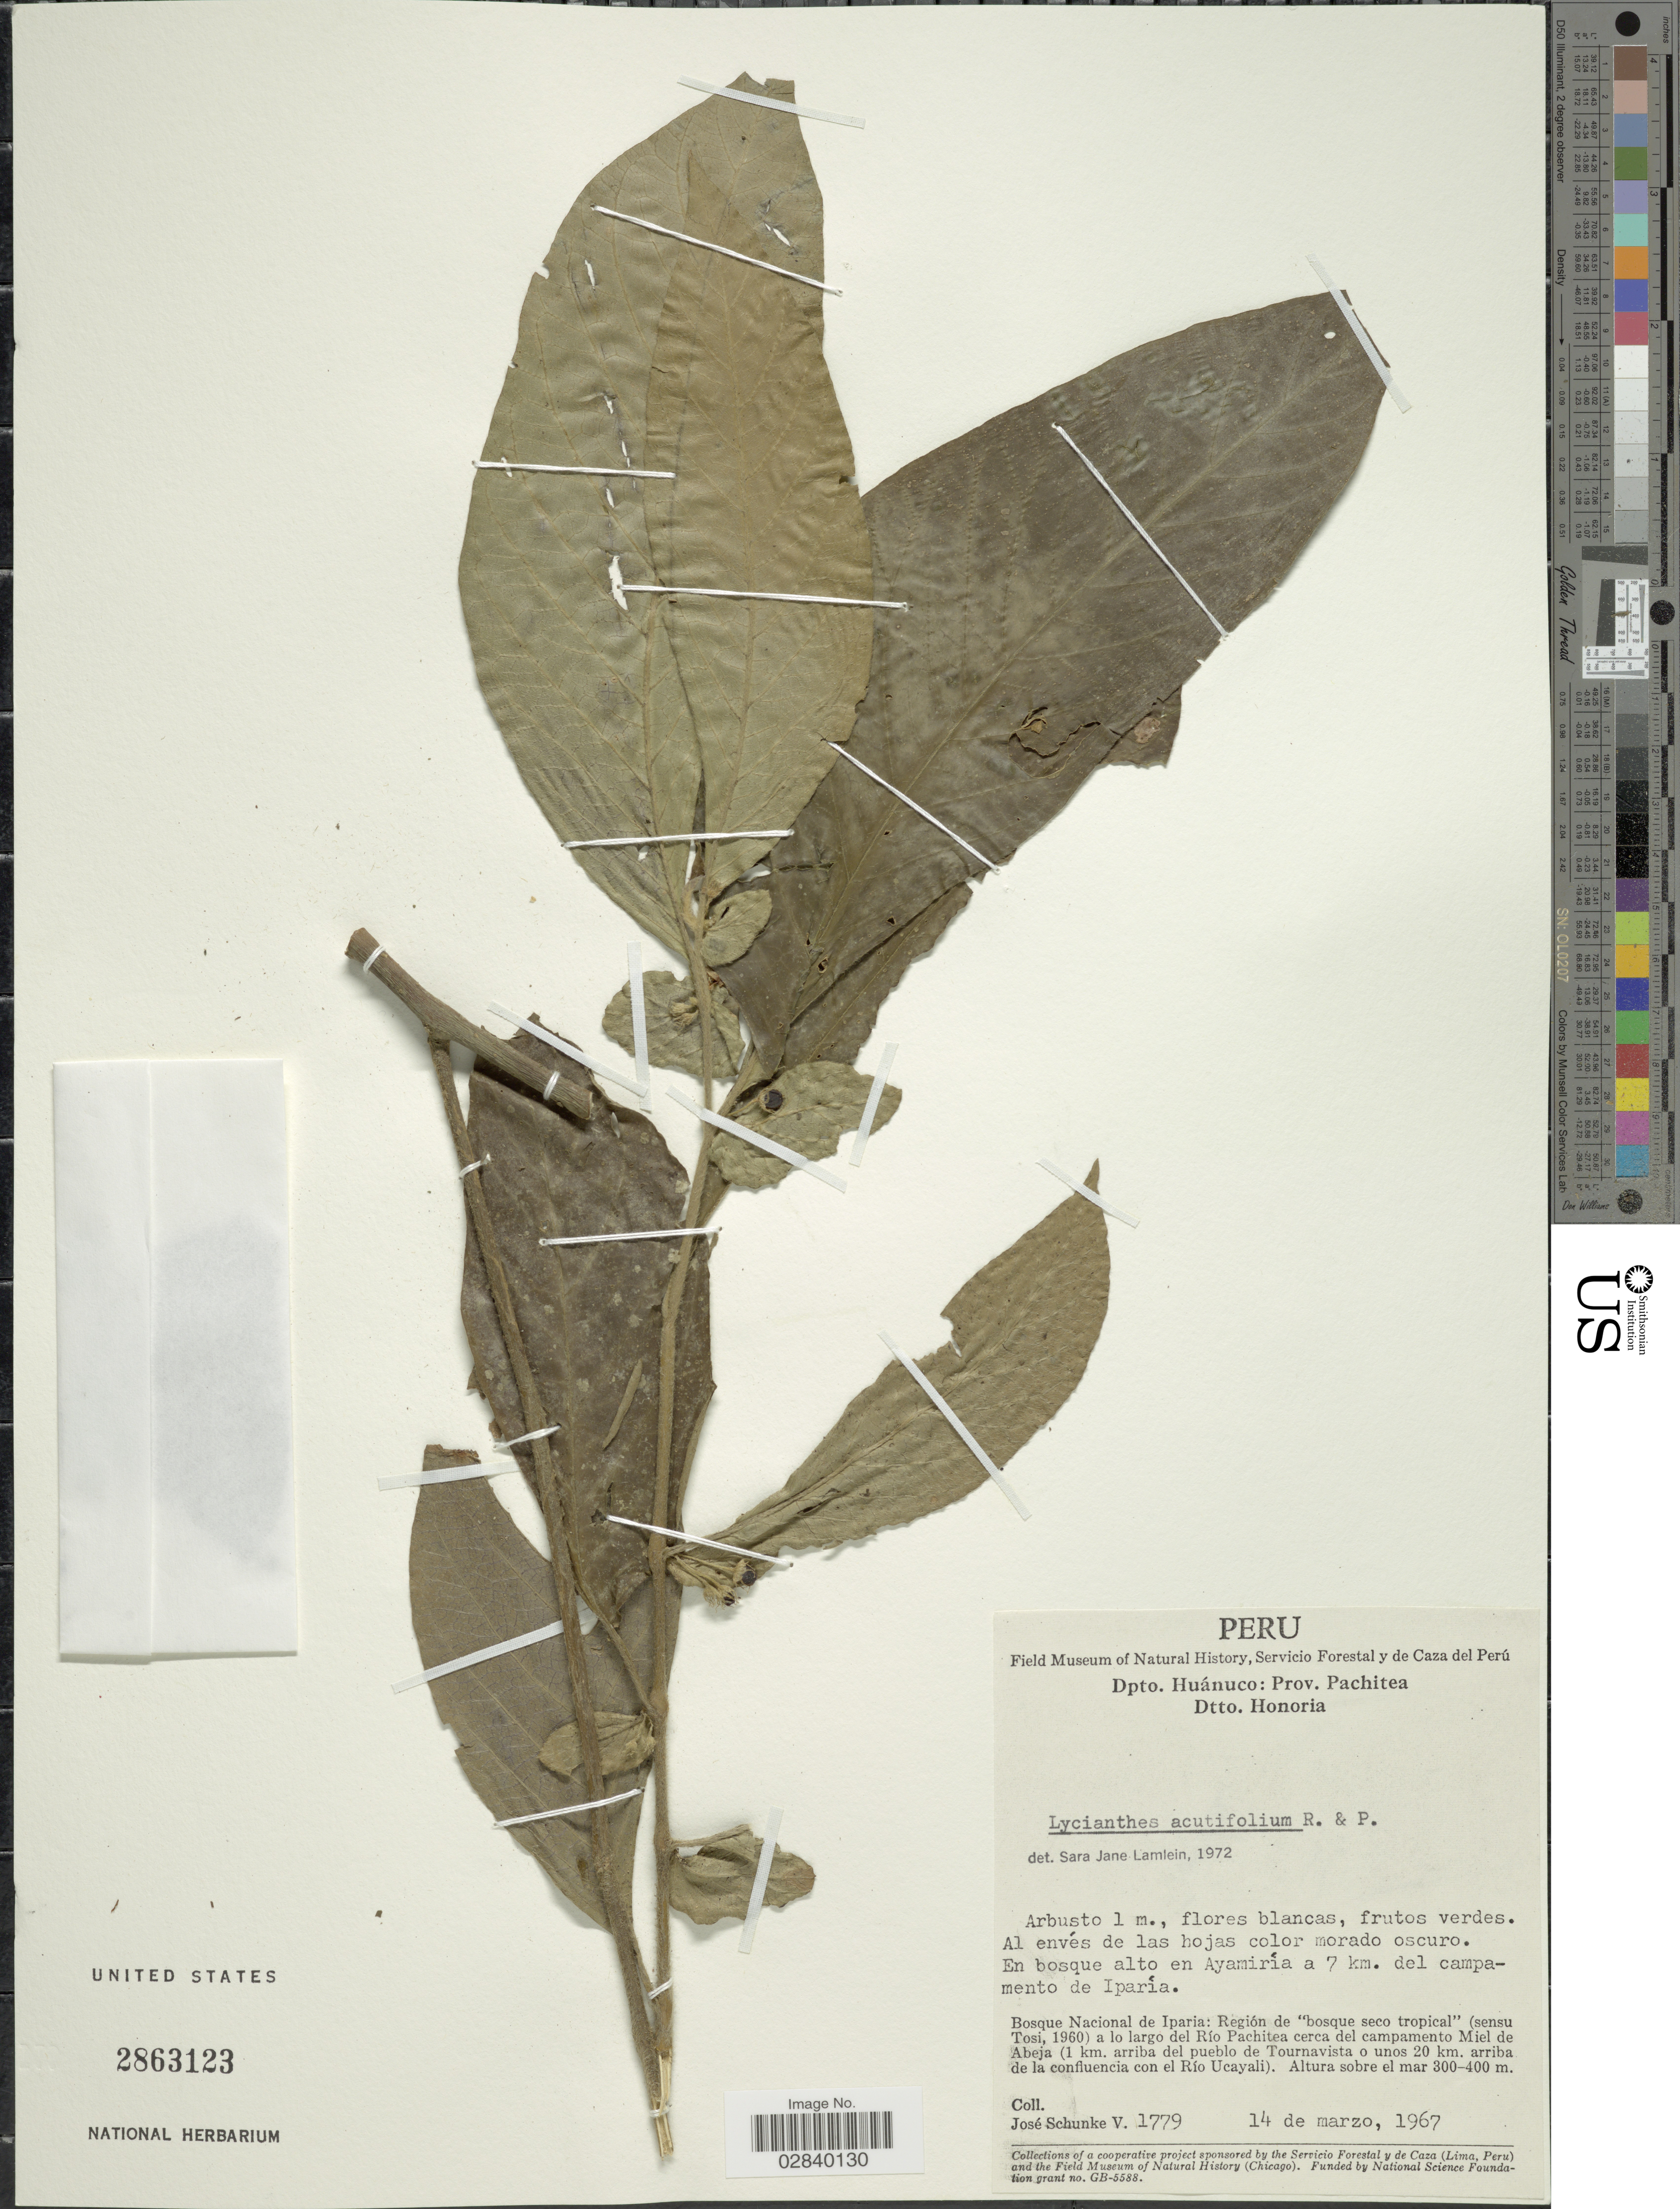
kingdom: Plantae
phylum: Tracheophyta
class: Magnoliopsida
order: Solanales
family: Solanaceae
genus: Lycianthes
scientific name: Lycianthes acutifolia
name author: (Ruiz & Pav.) Bitter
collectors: J. Schunke Vigo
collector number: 1779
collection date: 1967-03-14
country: Peru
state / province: Huánuco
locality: Dpto. Huánuco: Prov. Pachitea. Dtto. Honoria. En bosque alto en Ayamiría a 7 km. del campamento de Iparía. Bosque Nacional de Iparia: Región de "bosque seco tropical" (sensu Tosi, 1960) a lo largo del Río Pachitea cerca del campamento Miel de Abeja (1 km. arriba del pueblo de Tournavista o unos 20 km. arriba de la confluencia con el Río Ucayali).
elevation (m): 300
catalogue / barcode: US 2863123